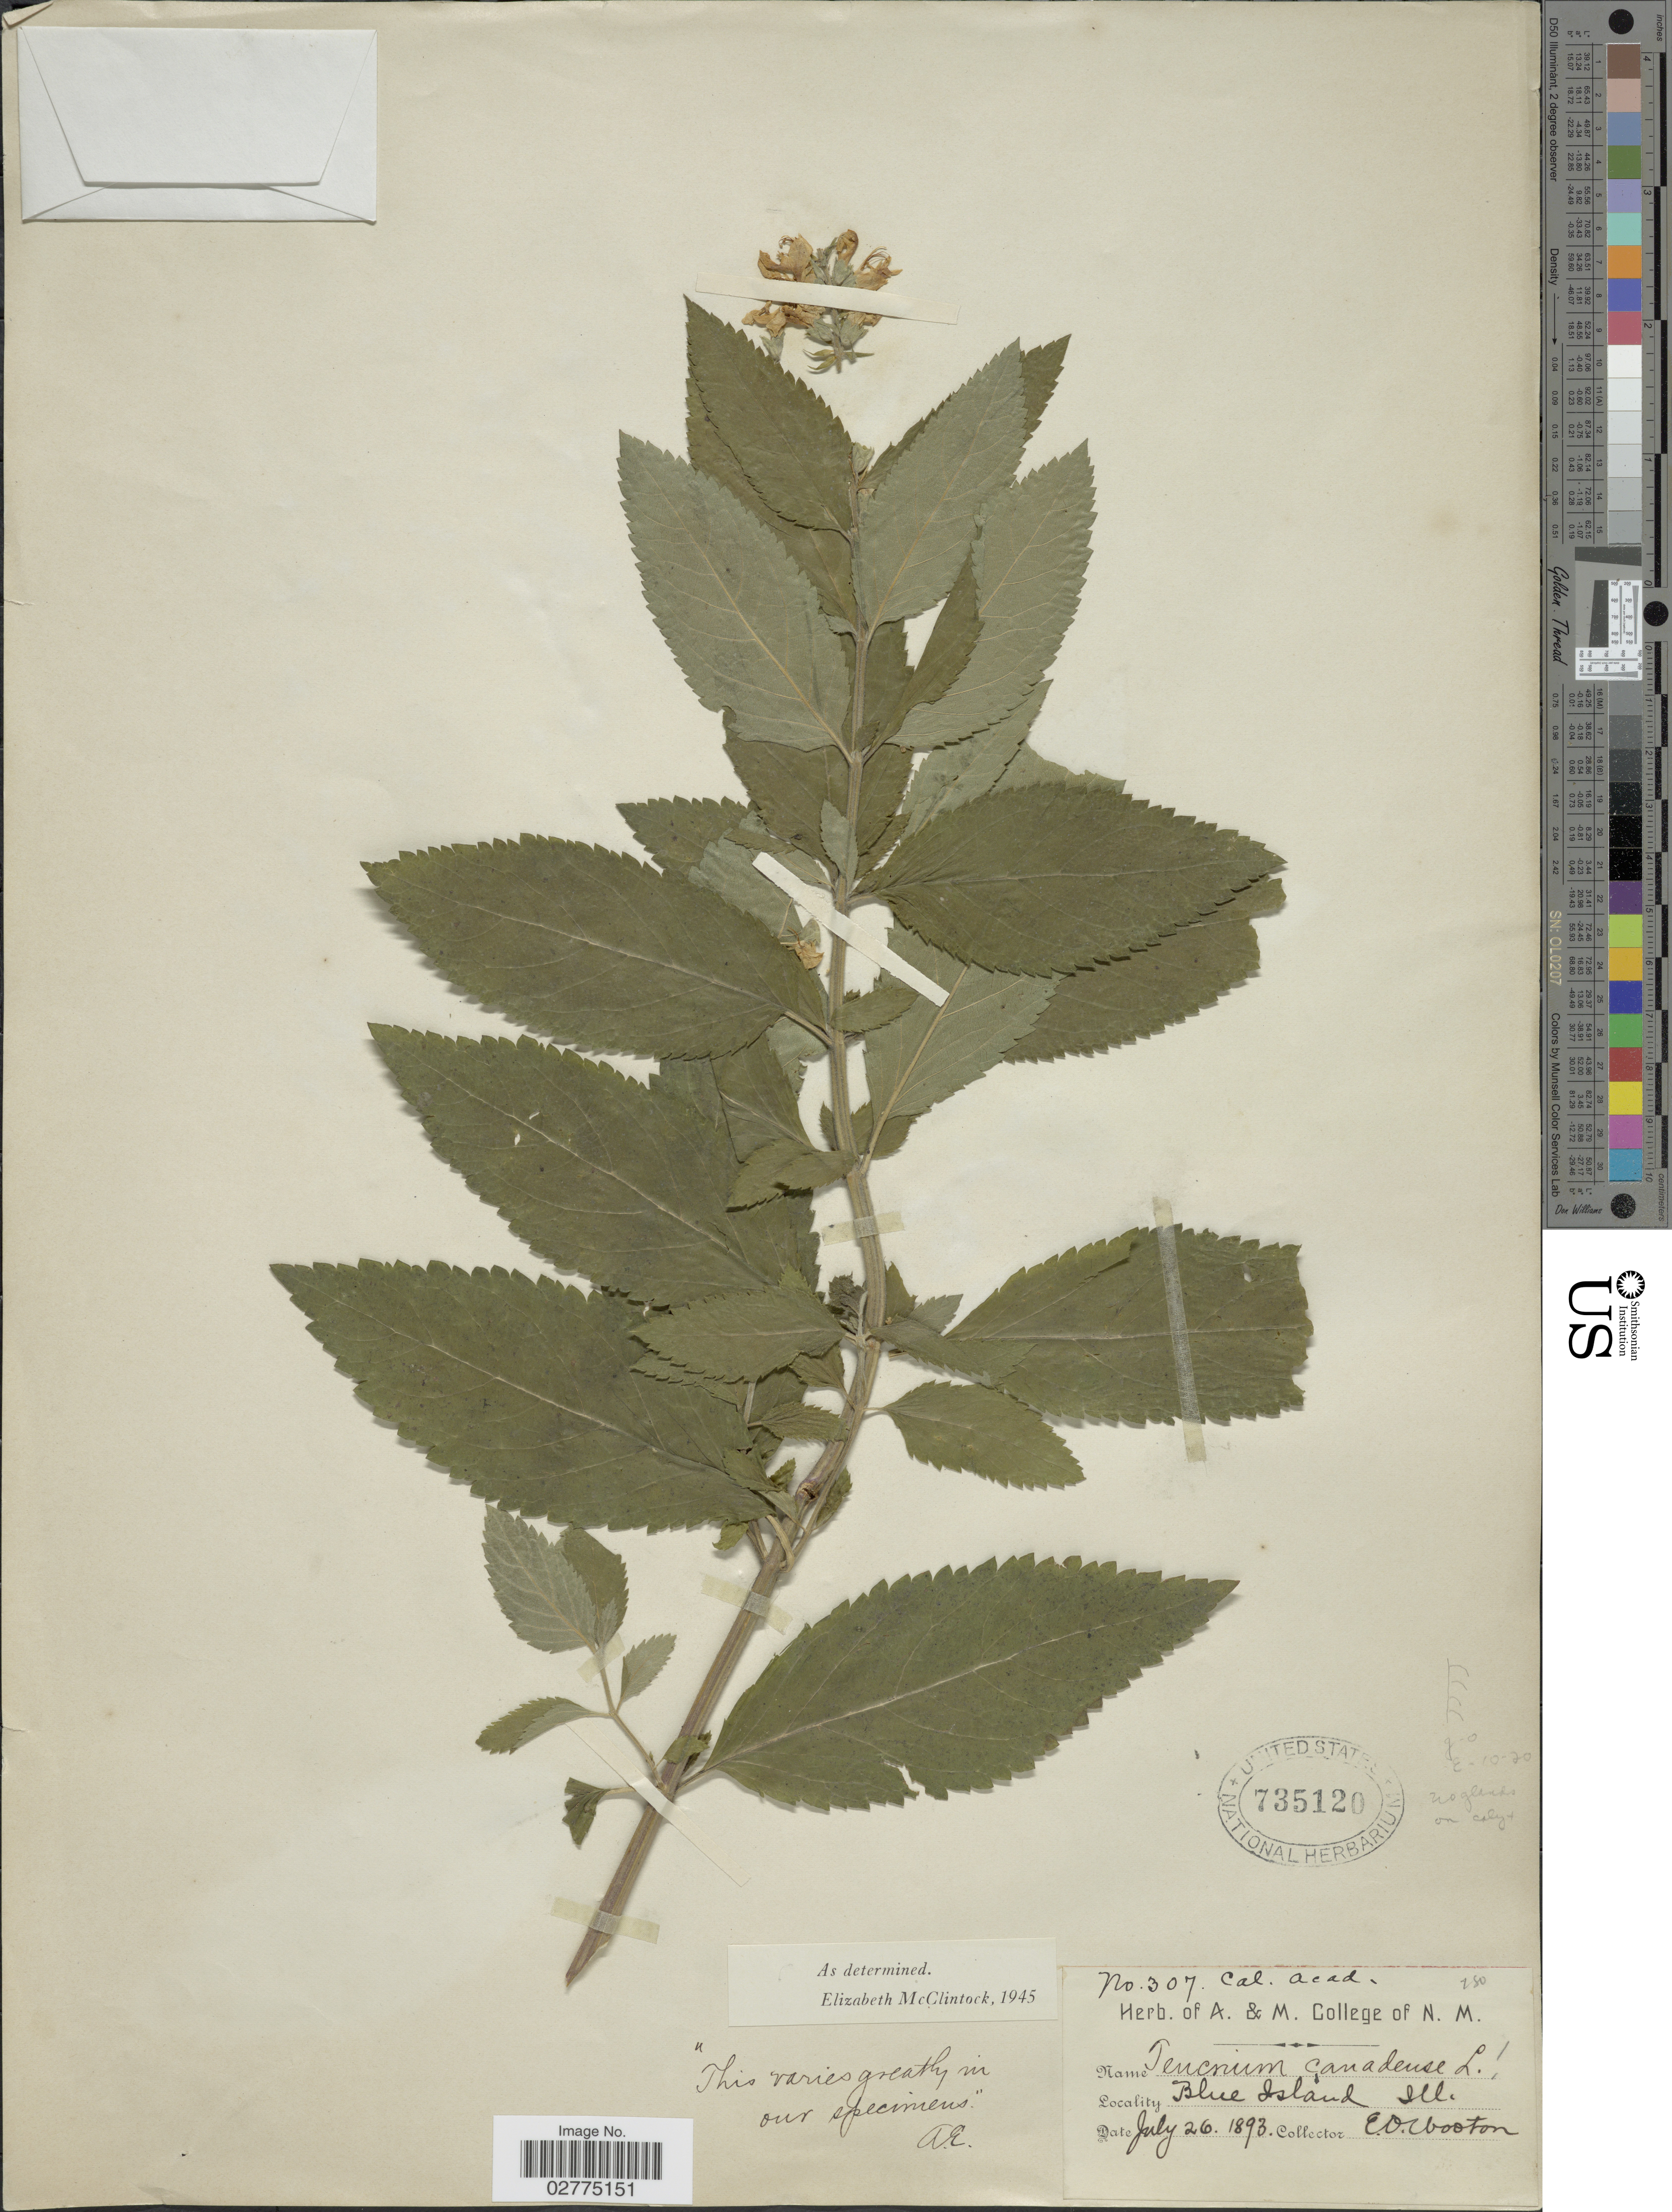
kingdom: Plantae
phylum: Tracheophyta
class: Magnoliopsida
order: Lamiales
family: Lamiaceae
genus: Teucrium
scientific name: Teucrium canadense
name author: L.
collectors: E. O. Wooton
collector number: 307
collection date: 1893-07-26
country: United States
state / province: Illinois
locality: Blue Island, Ill.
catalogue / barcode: US 735120